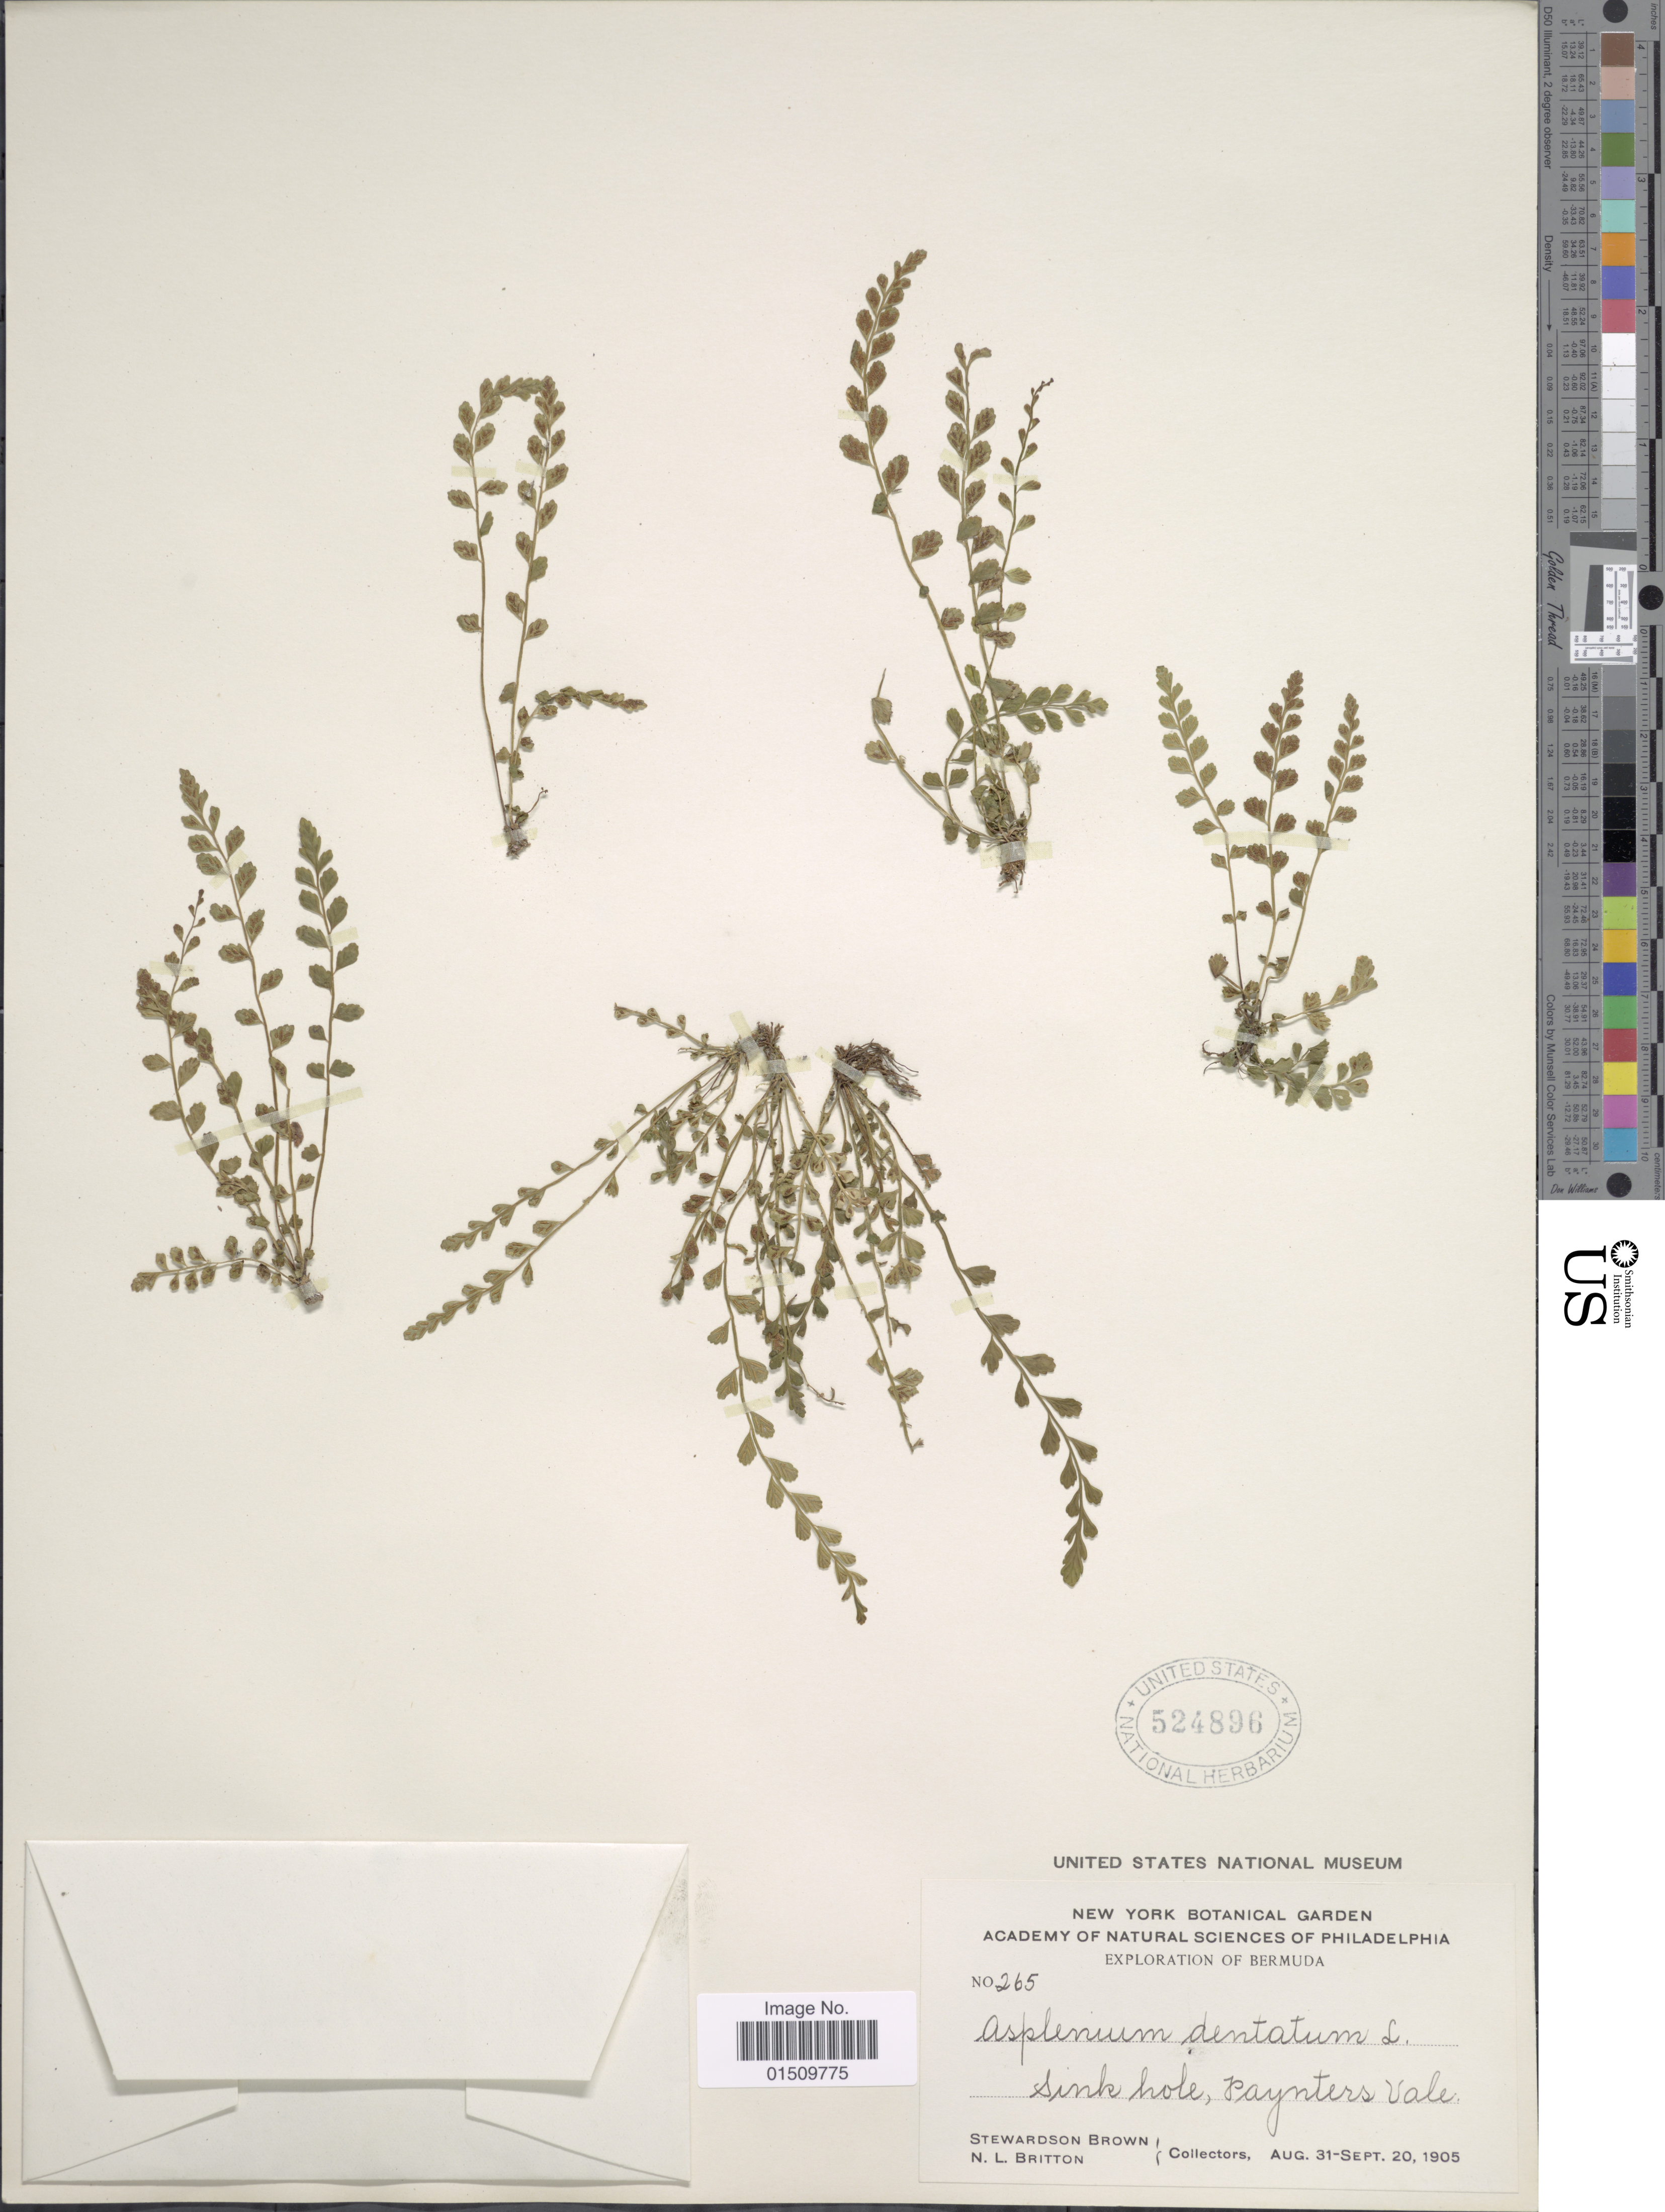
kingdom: Plantae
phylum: Tracheophyta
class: Polypodiopsida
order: Polypodiales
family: Aspleniaceae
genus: Asplenium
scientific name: Asplenium trichomanes-dentatum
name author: L.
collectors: S. Brown & N. Britton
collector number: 265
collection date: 1905-08-31/1905-09-20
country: Bermuda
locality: Bermuda, Sink hole, Paynters Vale.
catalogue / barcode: US 524896